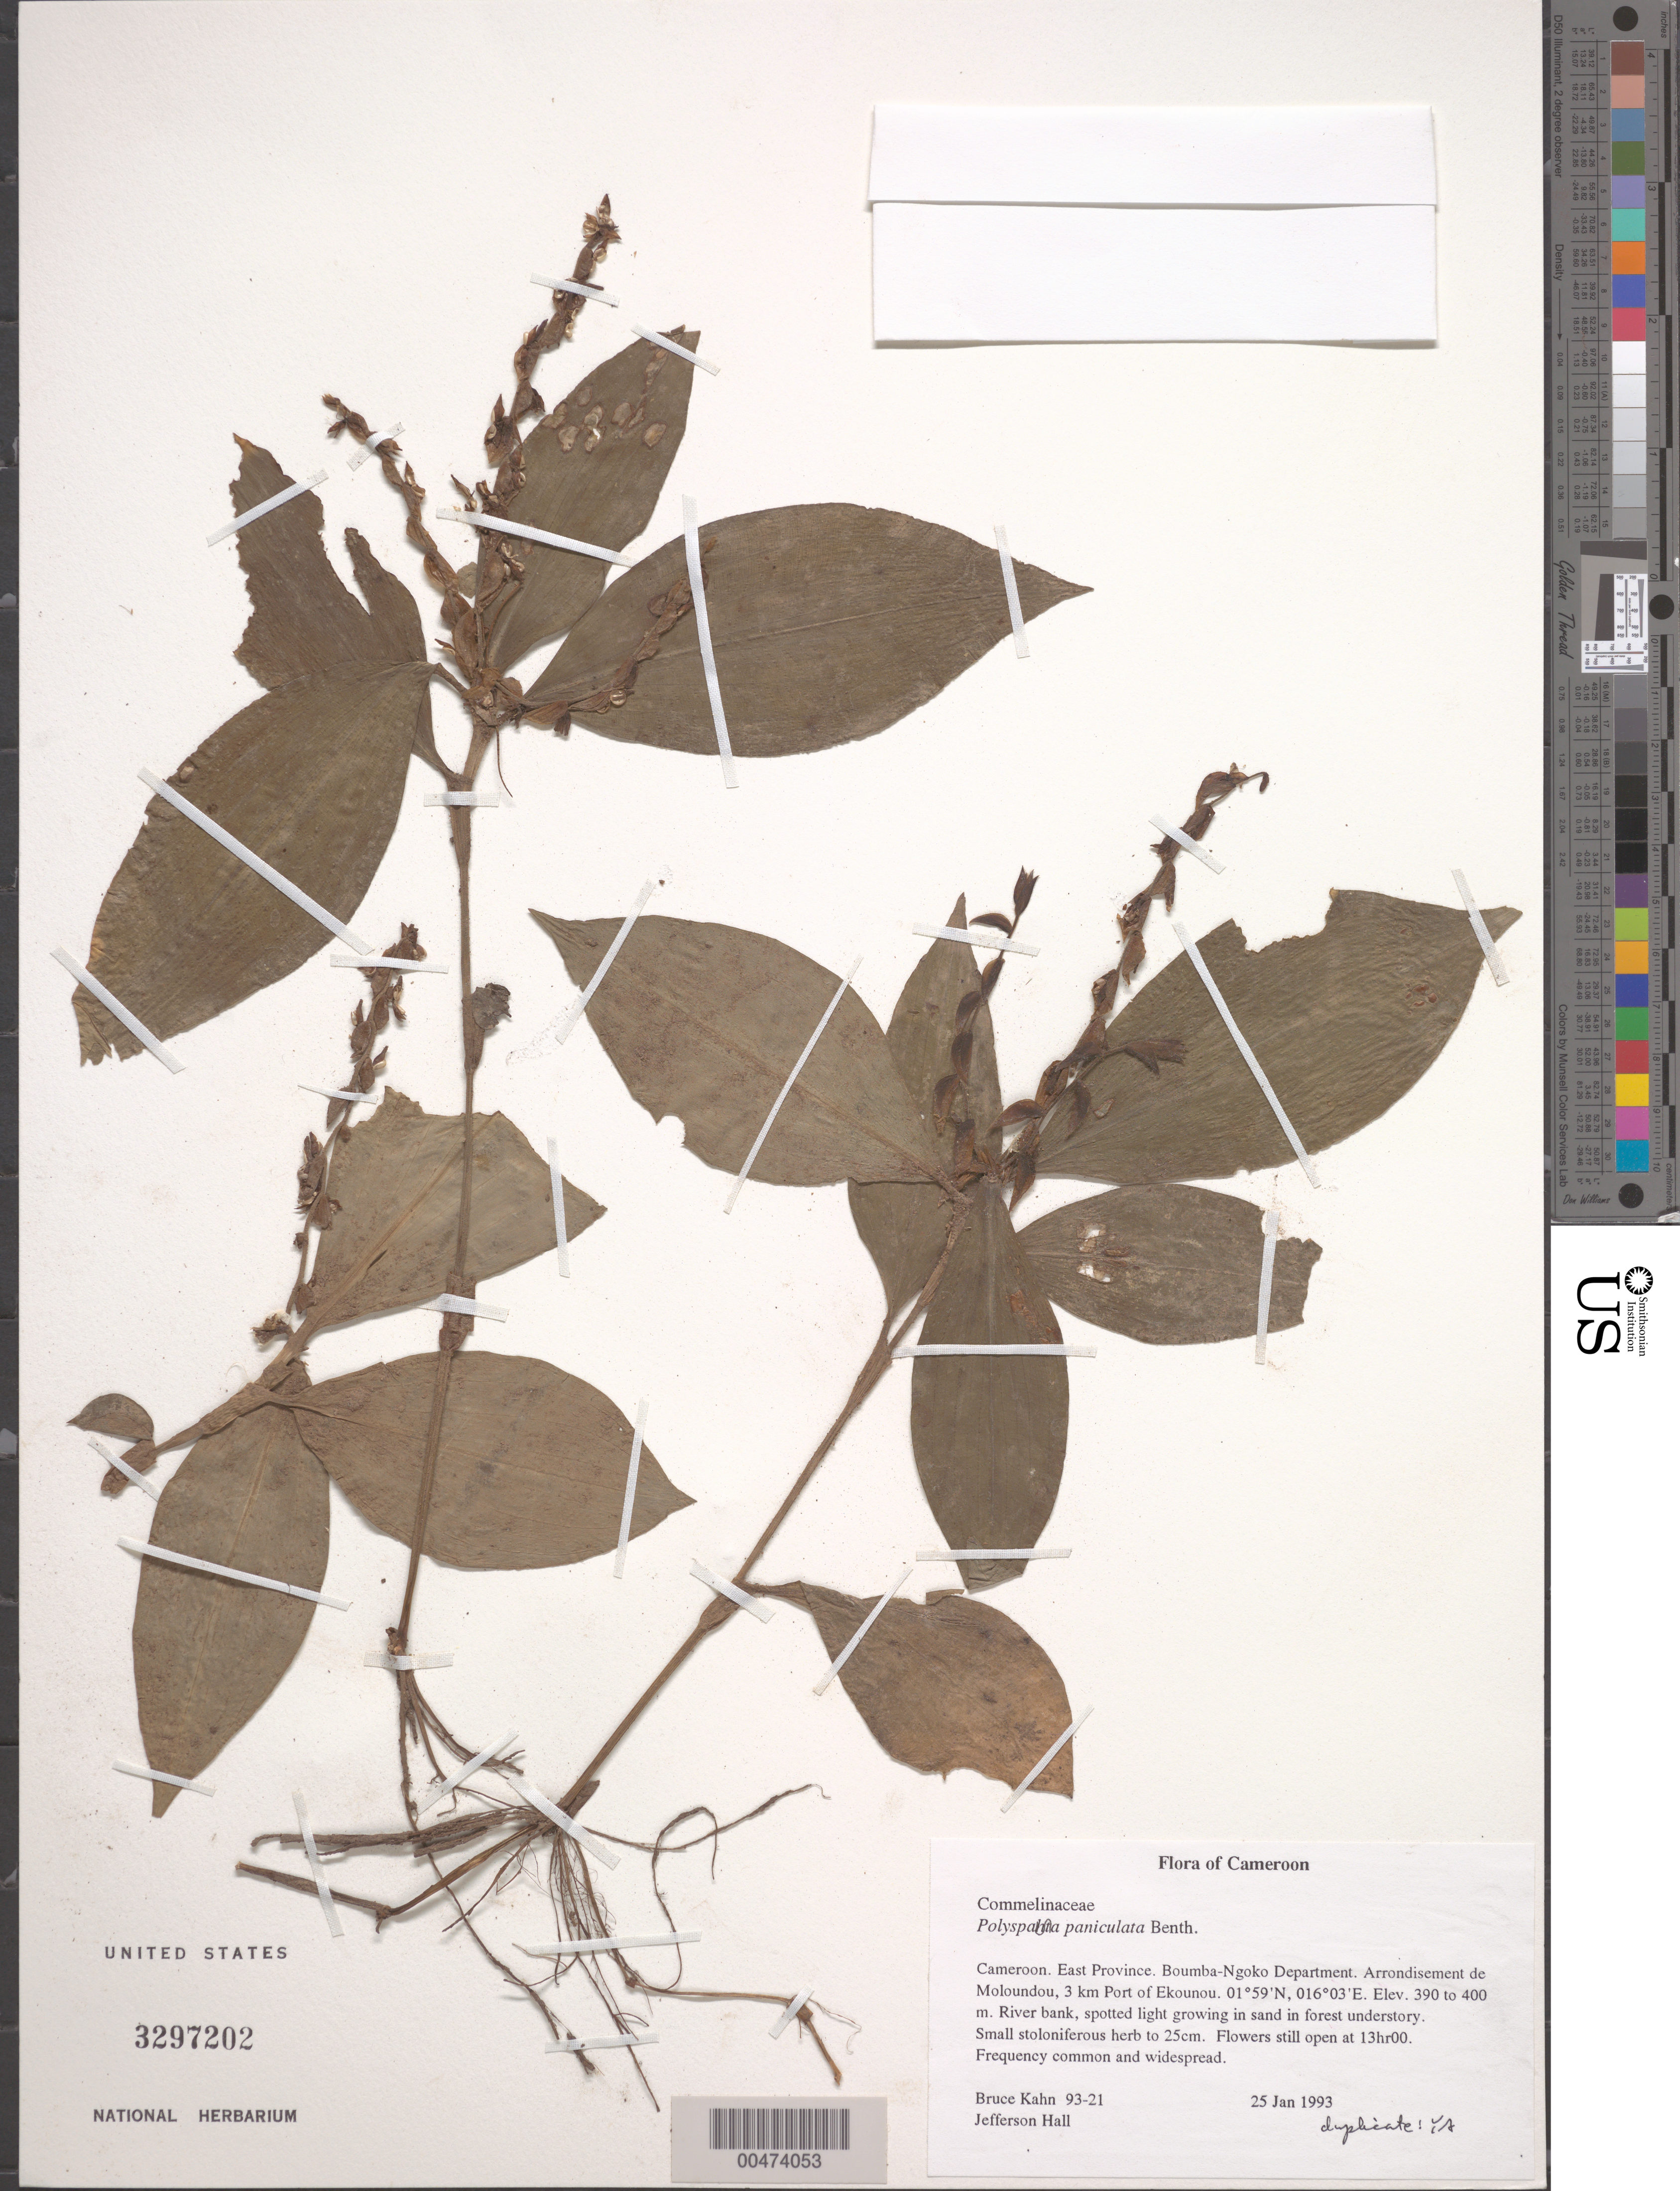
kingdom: Plantae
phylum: Tracheophyta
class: Liliopsida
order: Commelinales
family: Commelinaceae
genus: Polyspatha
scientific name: Polyspatha paniculata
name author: Benth.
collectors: B. Kahn & J. Hall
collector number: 93-21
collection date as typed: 25 Jan 1993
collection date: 1993-01-25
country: Cameroon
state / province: Est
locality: Boumba-ngoko, moloundou arrondissement, lipondji, ekounou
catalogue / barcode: US 3297202